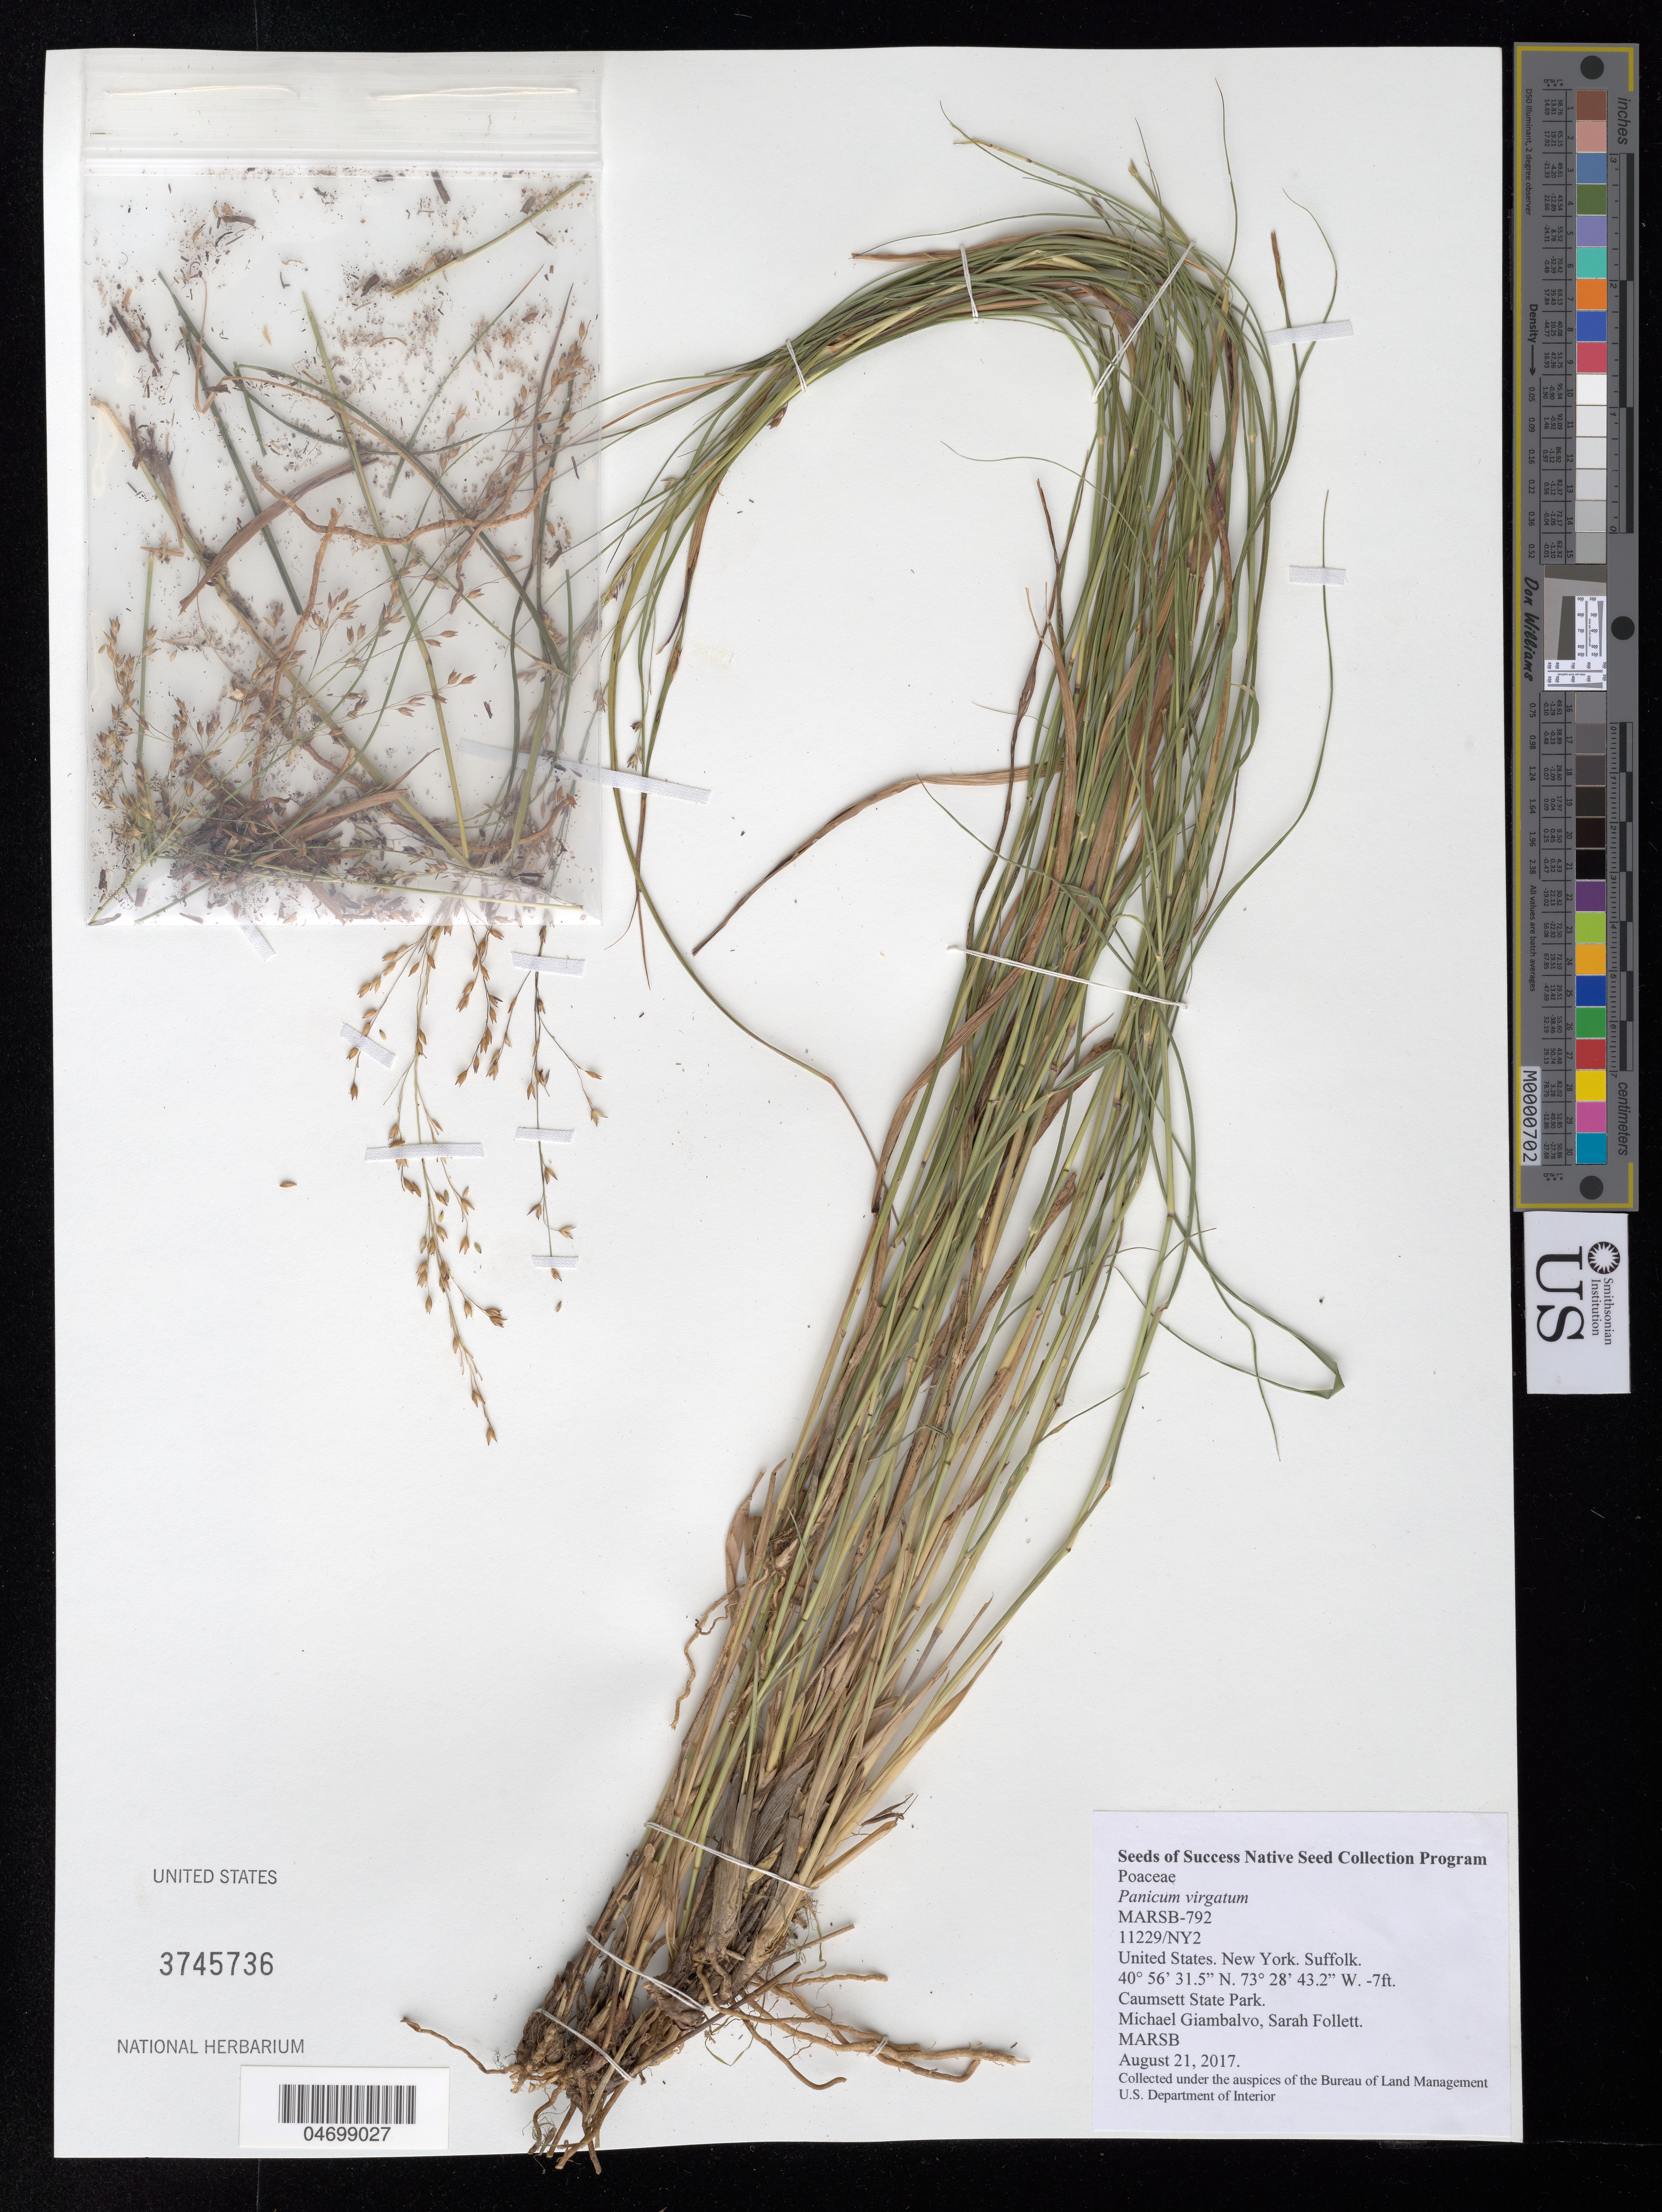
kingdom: Plantae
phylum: Tracheophyta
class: Liliopsida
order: Poales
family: Poaceae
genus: Panicum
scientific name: Panicum virgatum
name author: L.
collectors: M. Giambalvo & S. Follet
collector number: MARSB-792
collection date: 2017-08-21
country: United States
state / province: New York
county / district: Suffolk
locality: Caumsett State Park, Fisherman's Trail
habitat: Primary Dune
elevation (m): -2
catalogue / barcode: US 3745736